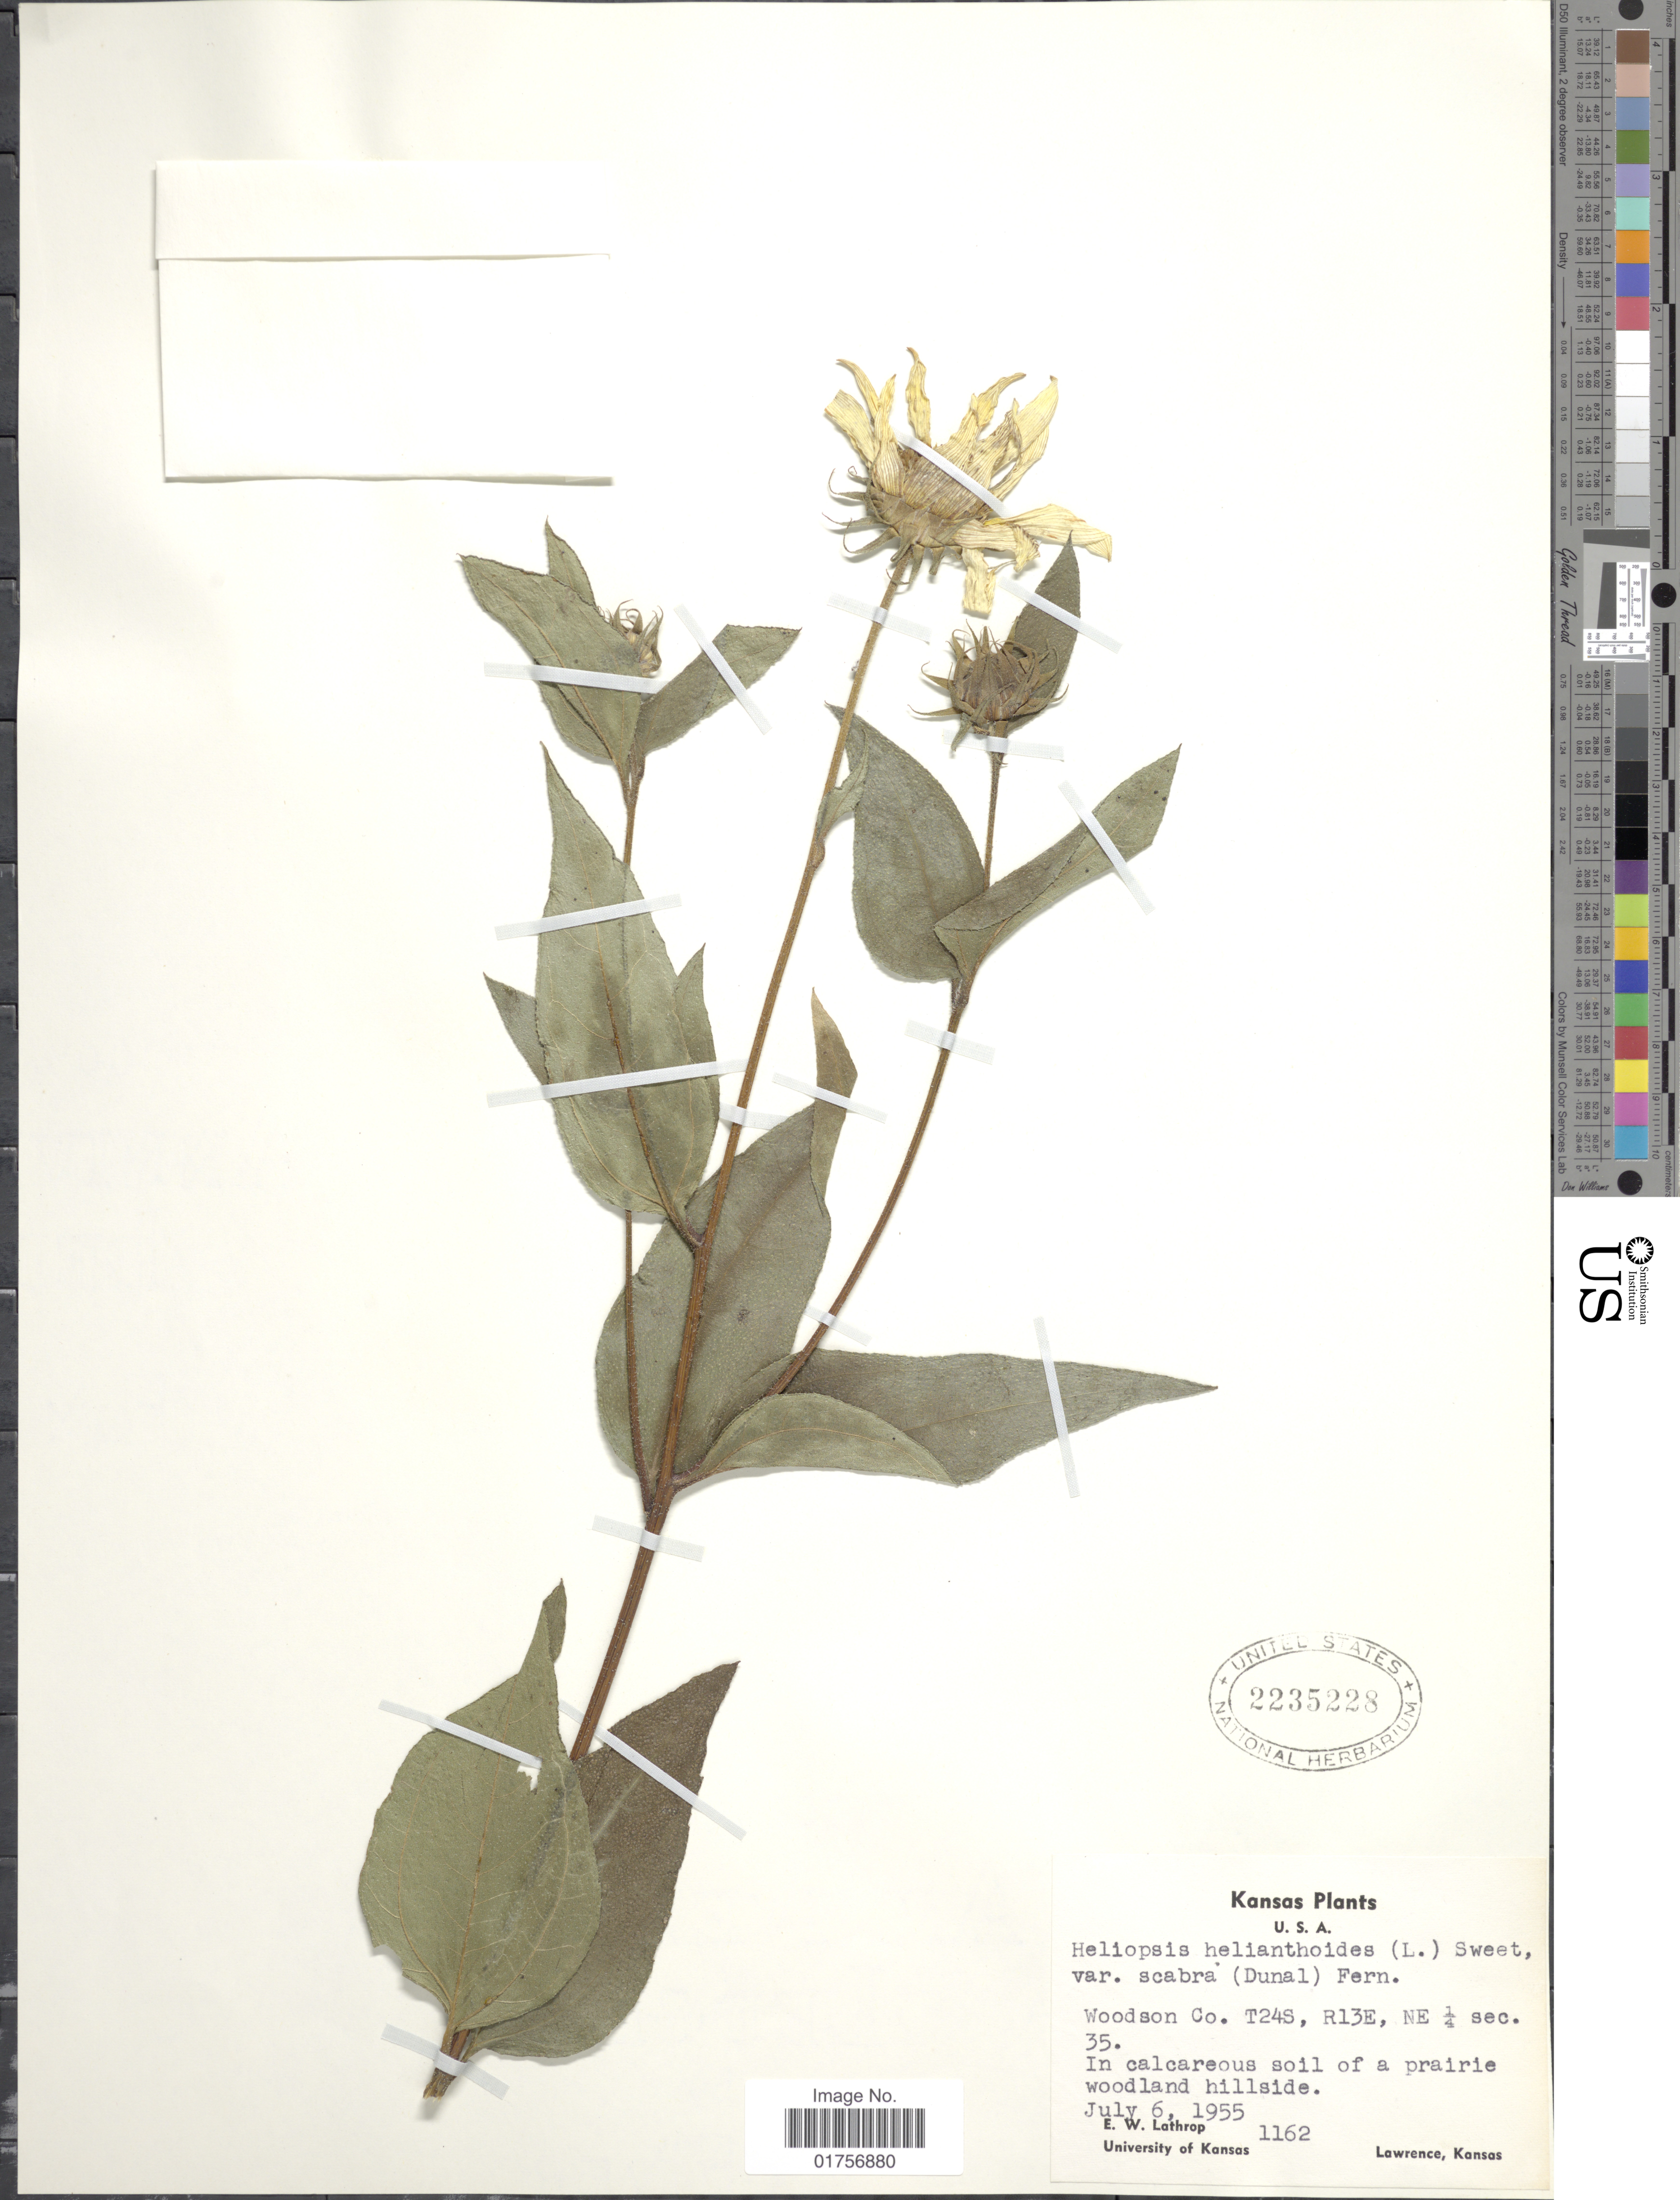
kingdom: Plantae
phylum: Tracheophyta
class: Magnoliopsida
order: Asterales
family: Asteraceae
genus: Heliopsis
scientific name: Heliopsis helianthoides var. scabra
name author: (Dunal) T.R. Fisher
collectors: E. W. Lathrop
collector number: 1162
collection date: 1955-07-06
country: United States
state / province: Kansas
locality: Woodson Co., T24S, R13E, NE ¼ sec. 35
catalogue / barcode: US 2235228